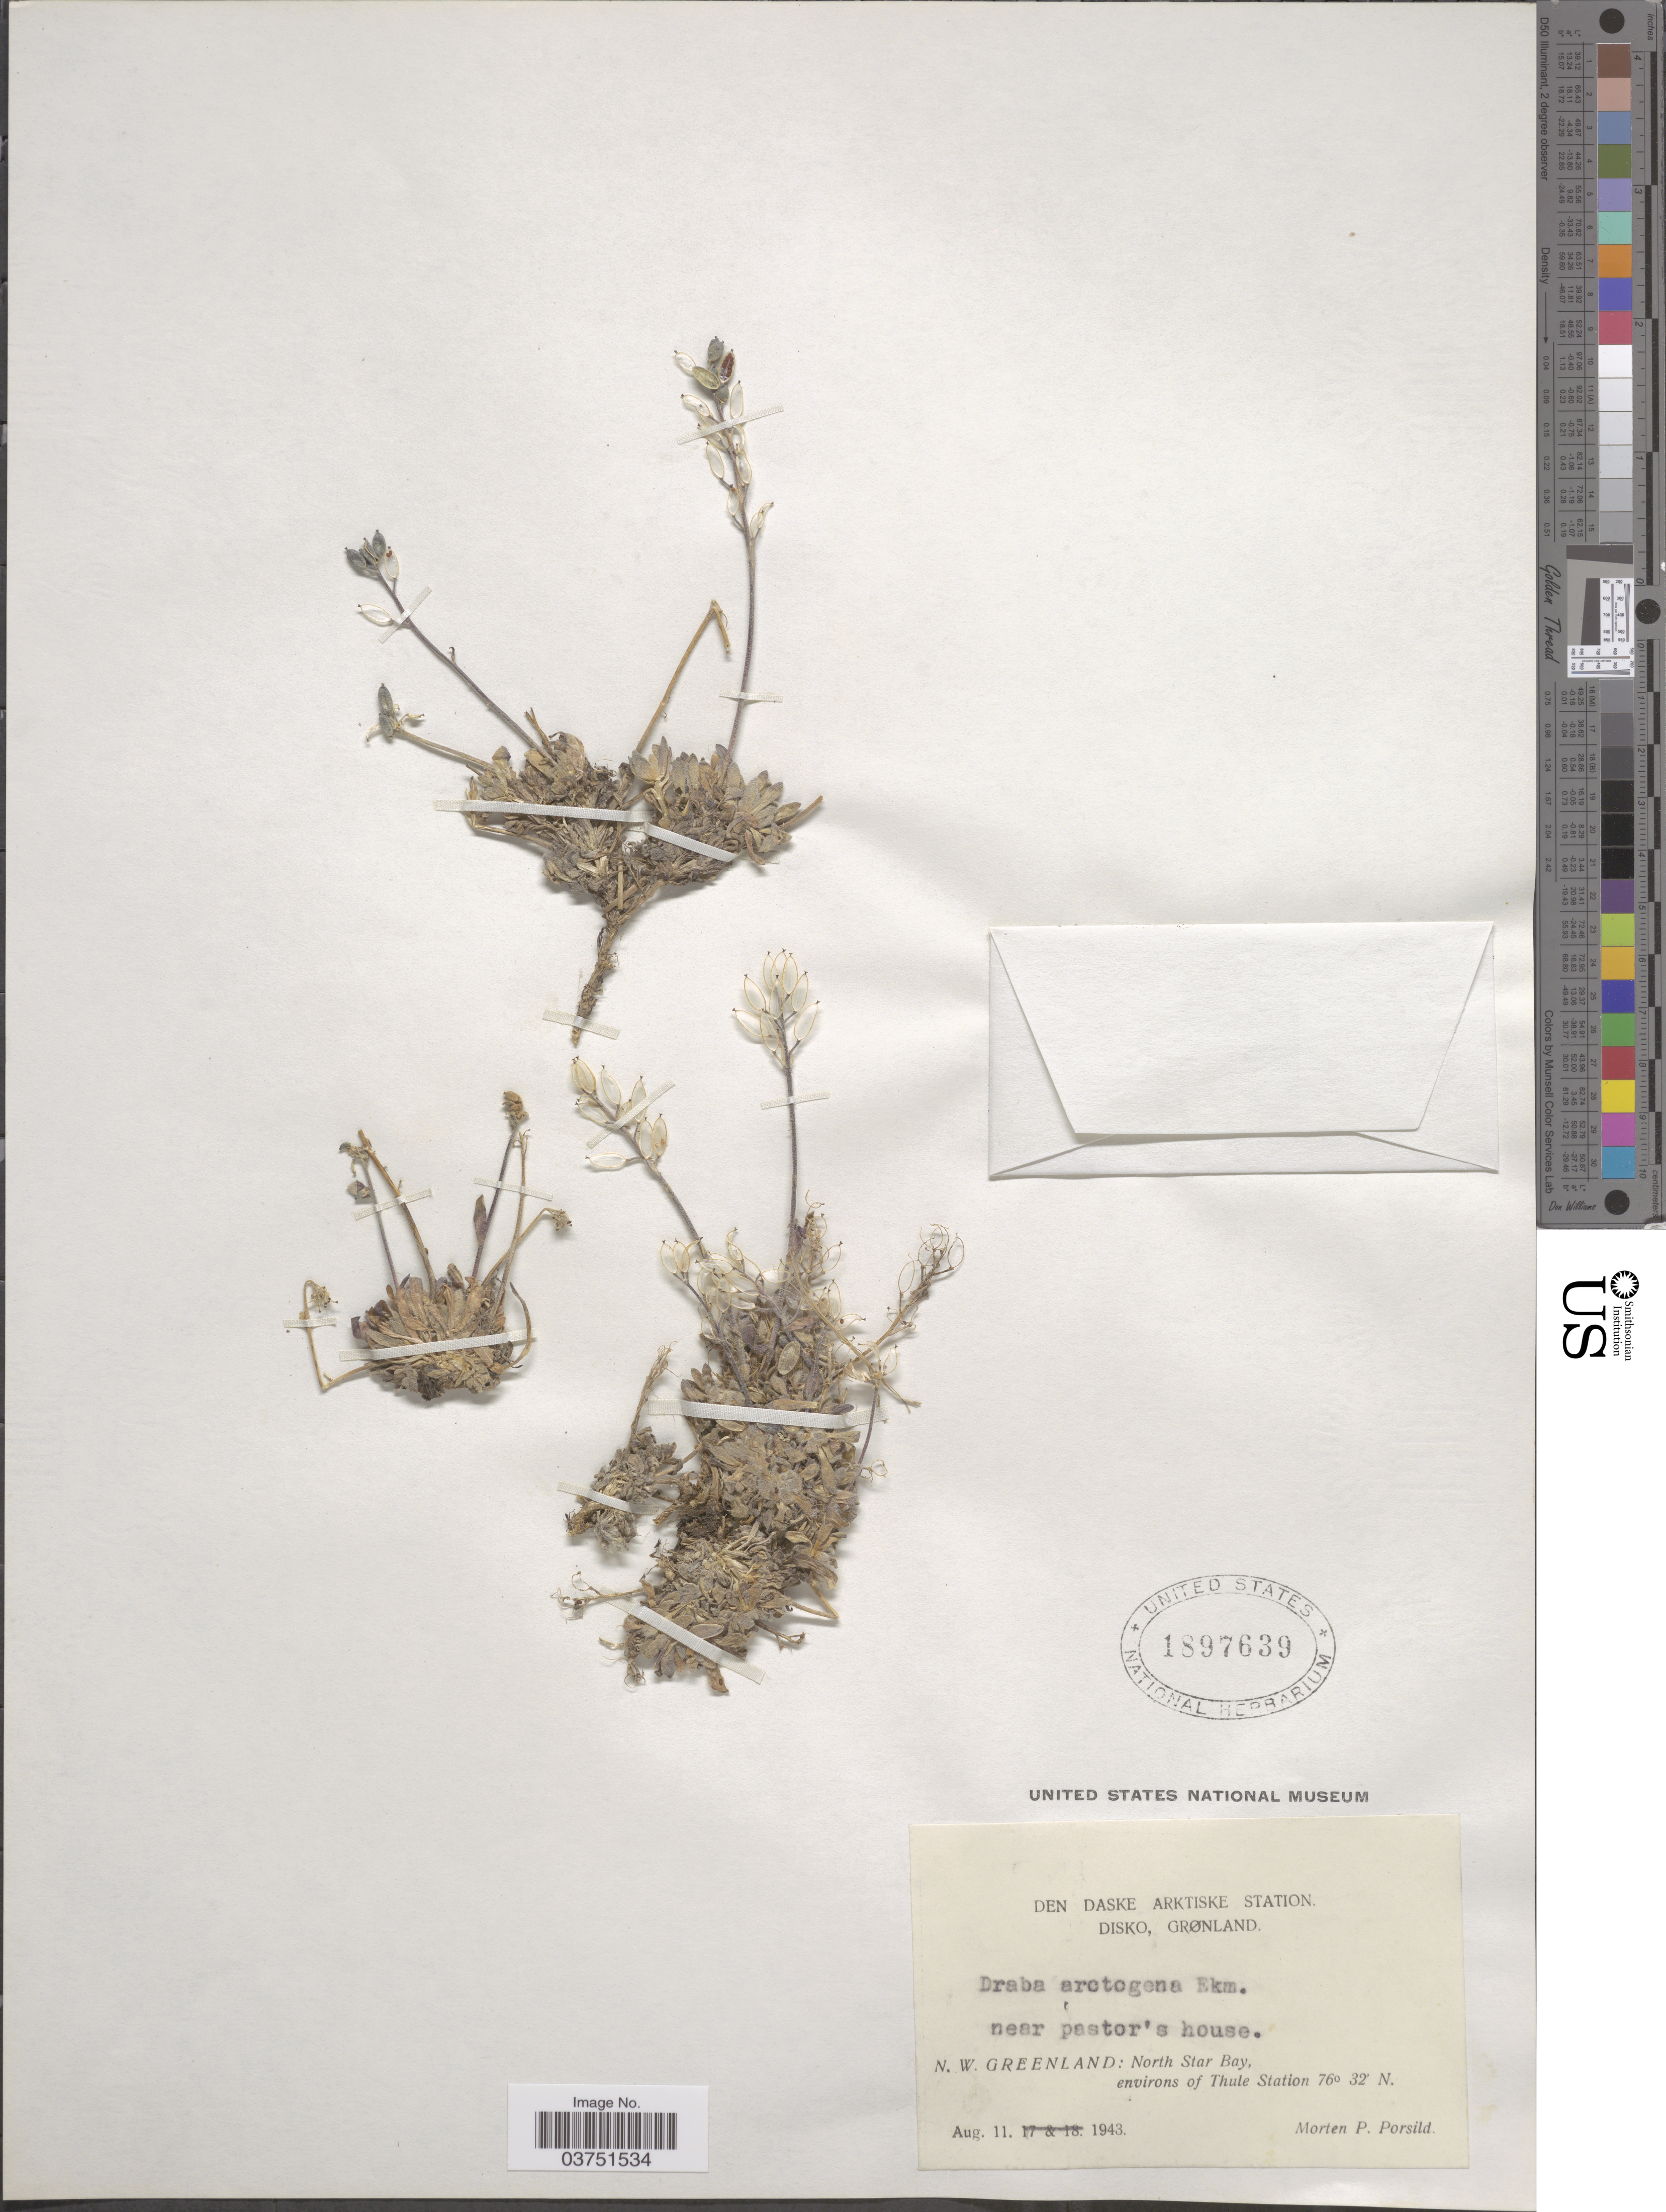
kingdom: Plantae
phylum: Tracheophyta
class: Magnoliopsida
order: Brassicales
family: Brassicaceae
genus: Draba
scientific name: Draba groenlandica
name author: E. Ekman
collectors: M. P. Porsild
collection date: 1943-08-11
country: Greenland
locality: Den Daske Arktiske Station. Disko, Grønland. N.W. Greenland: North Star Bay, environs of Thule Station.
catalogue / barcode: US 1897639